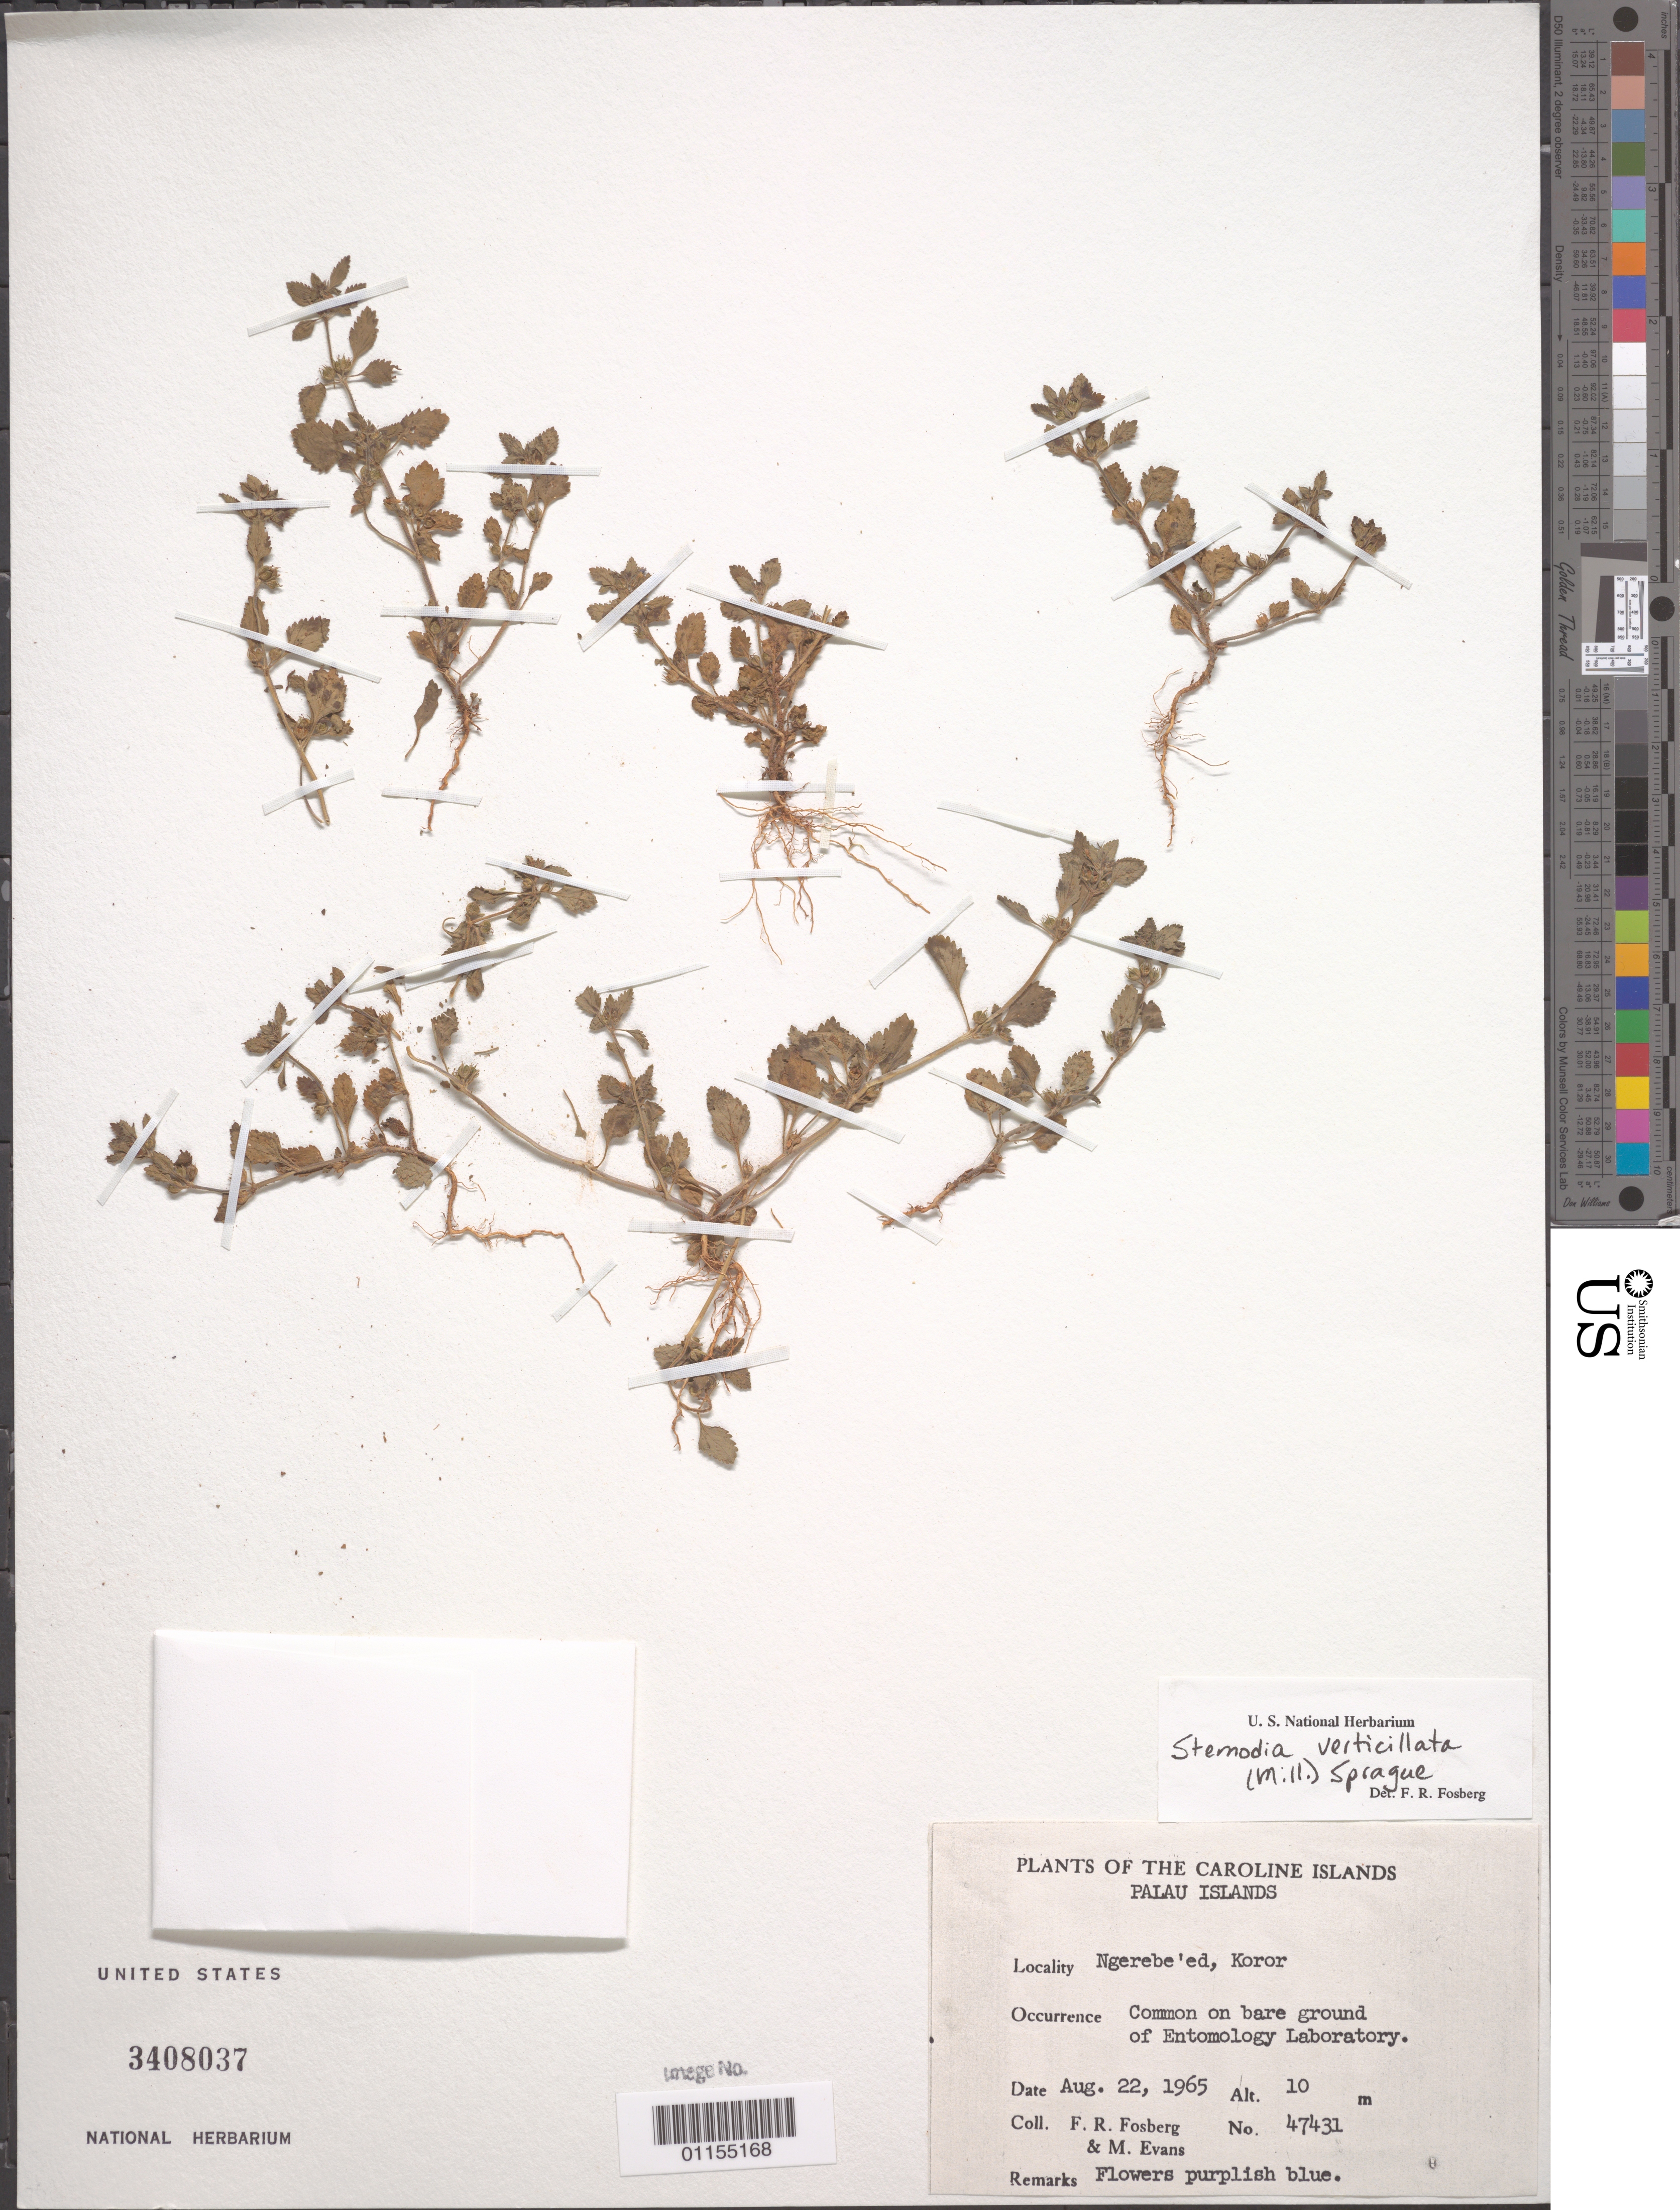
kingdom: Plantae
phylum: Tracheophyta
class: Magnoliopsida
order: Lamiales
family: Plantaginaceae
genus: Stemodia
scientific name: Stemodia verticillata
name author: (Mill.) Hassl.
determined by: Fosberg, F. R.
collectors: F. R. Fosberg & M. Evans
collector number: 47431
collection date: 1965-08-22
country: Palau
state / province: Koror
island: Koror I.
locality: Ngerebe'ed, Common on ground of entomology of laboratory.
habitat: bare ground.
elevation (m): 10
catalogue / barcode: US 3408037